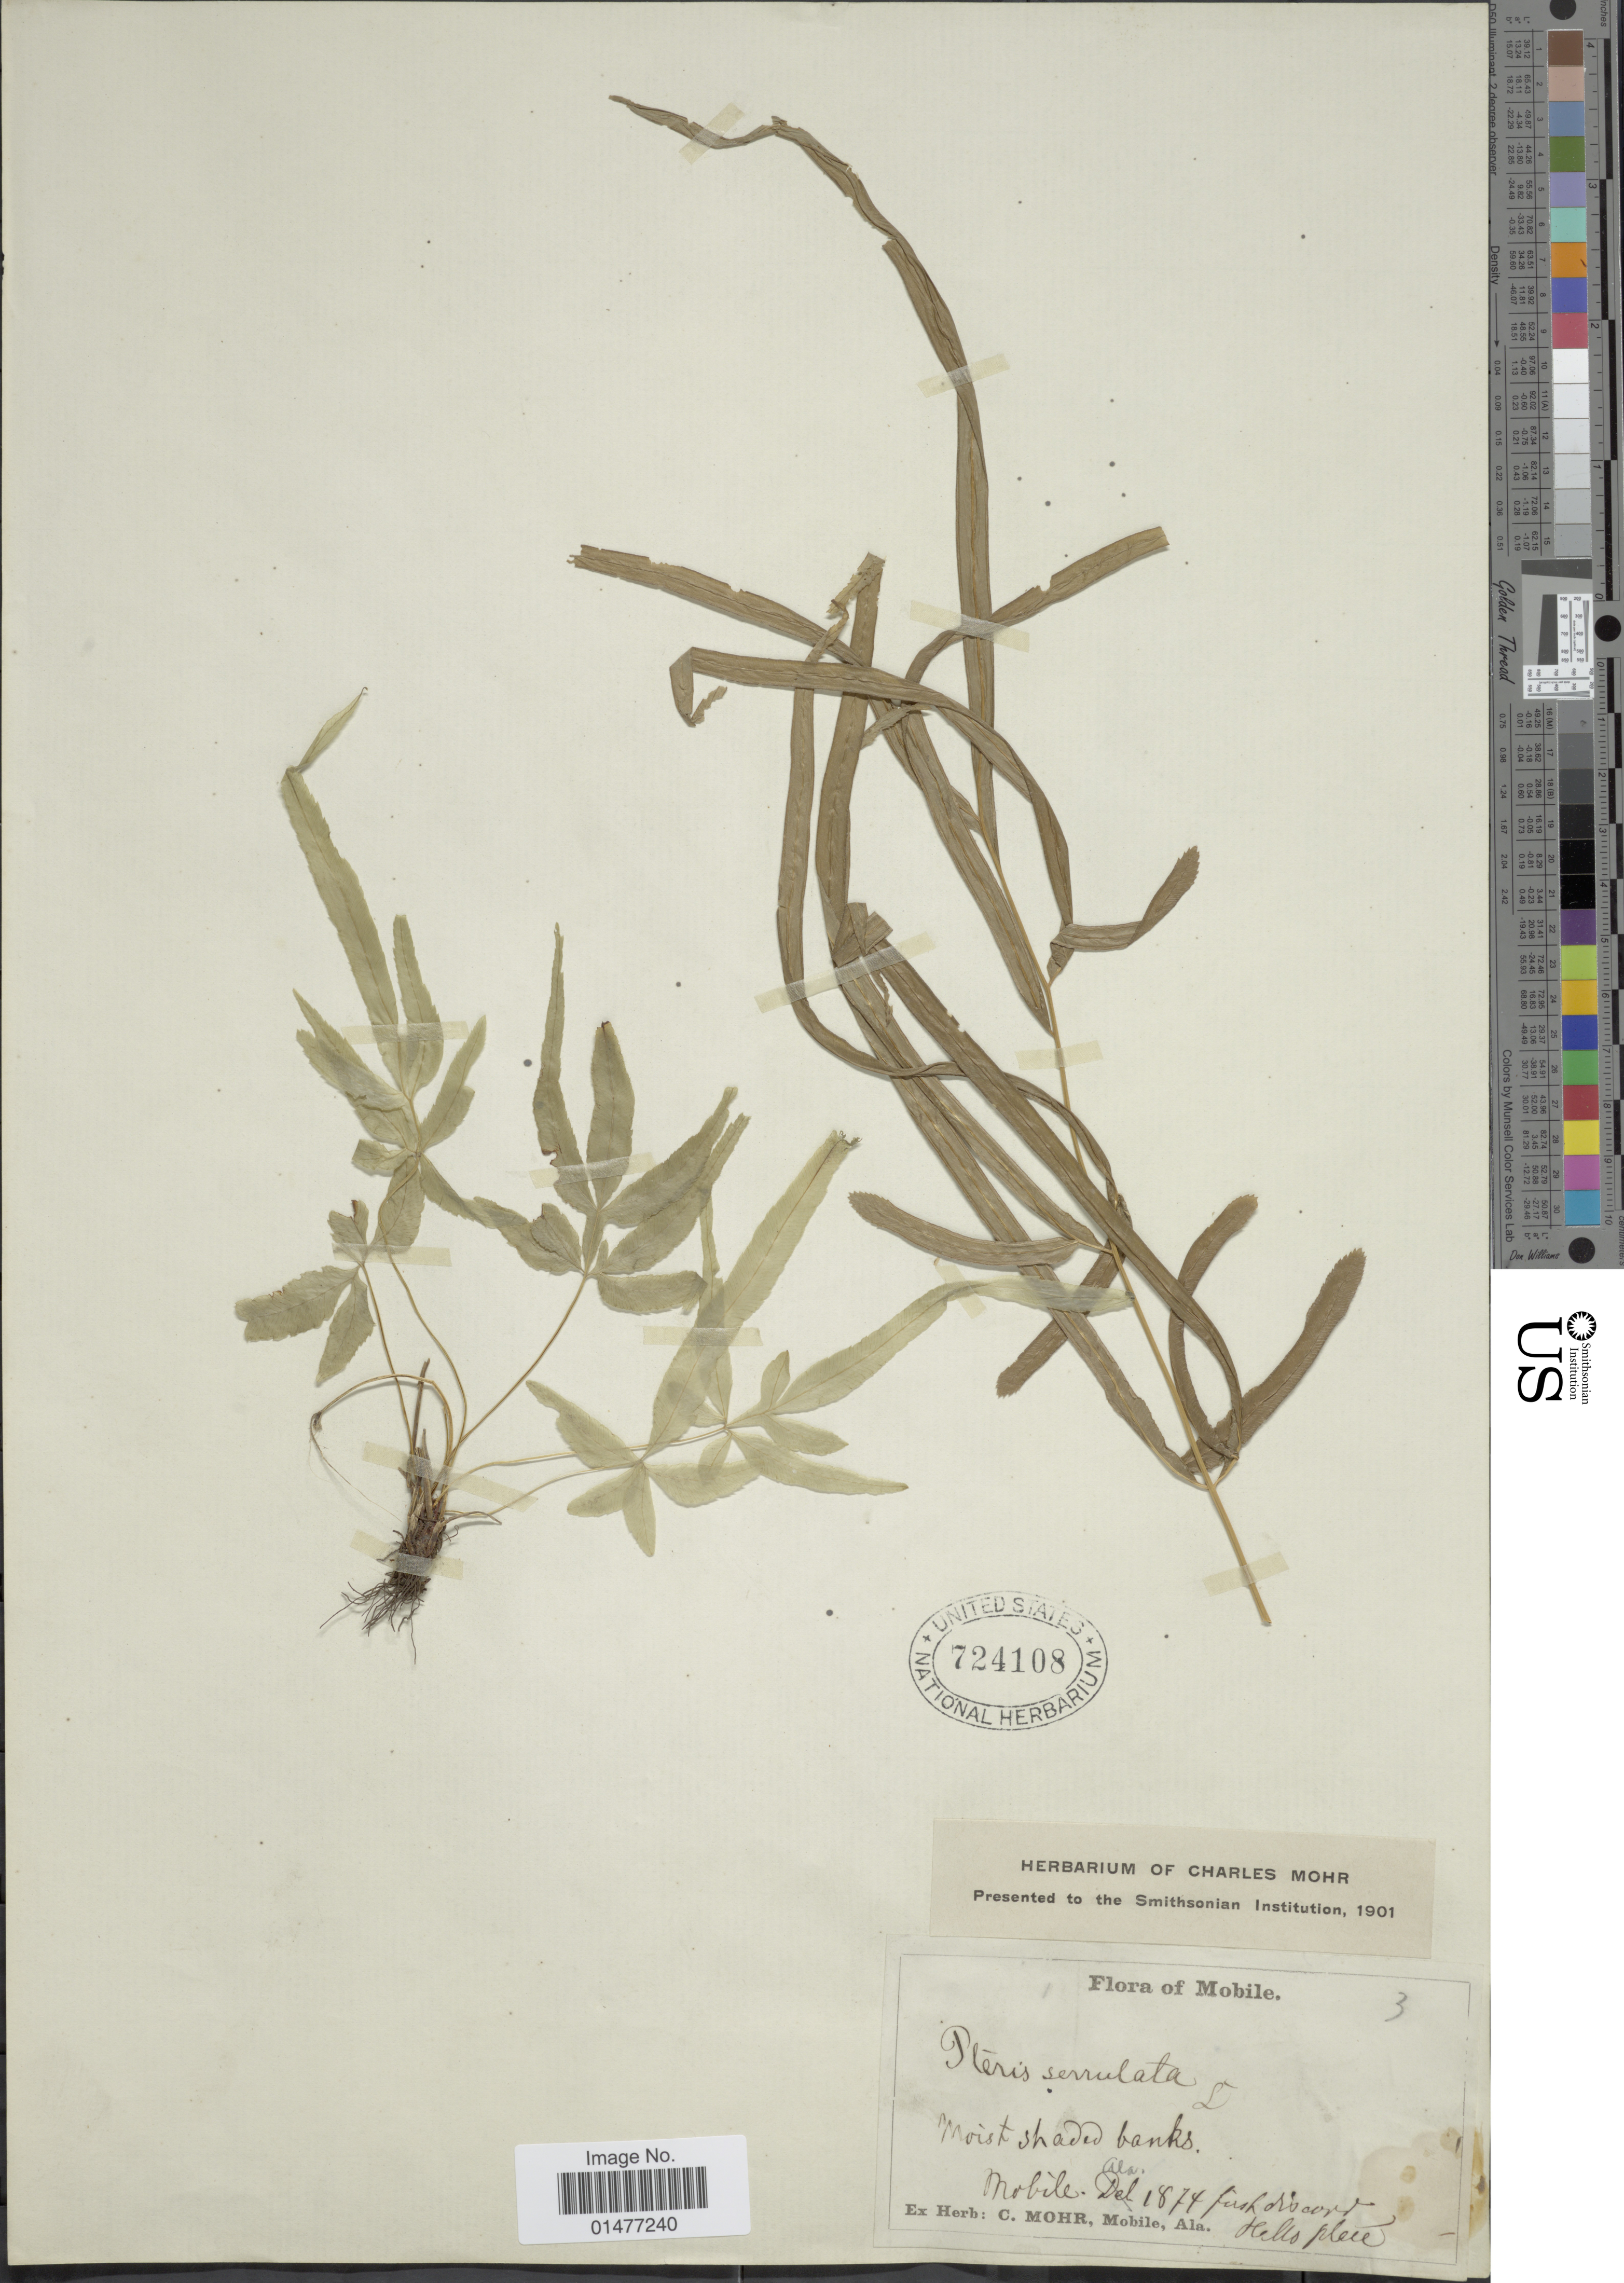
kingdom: Plantae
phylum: Tracheophyta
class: Polypodiopsida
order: Polypodiales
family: Pteridaceae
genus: Pteris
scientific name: Pteris multifida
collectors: ex herb. C. Mohr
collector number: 3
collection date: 1874-12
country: United States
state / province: Alabama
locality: Flora of Mobile, moist shaded banks, Mobile, fish desert, Hells place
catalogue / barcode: US 724108